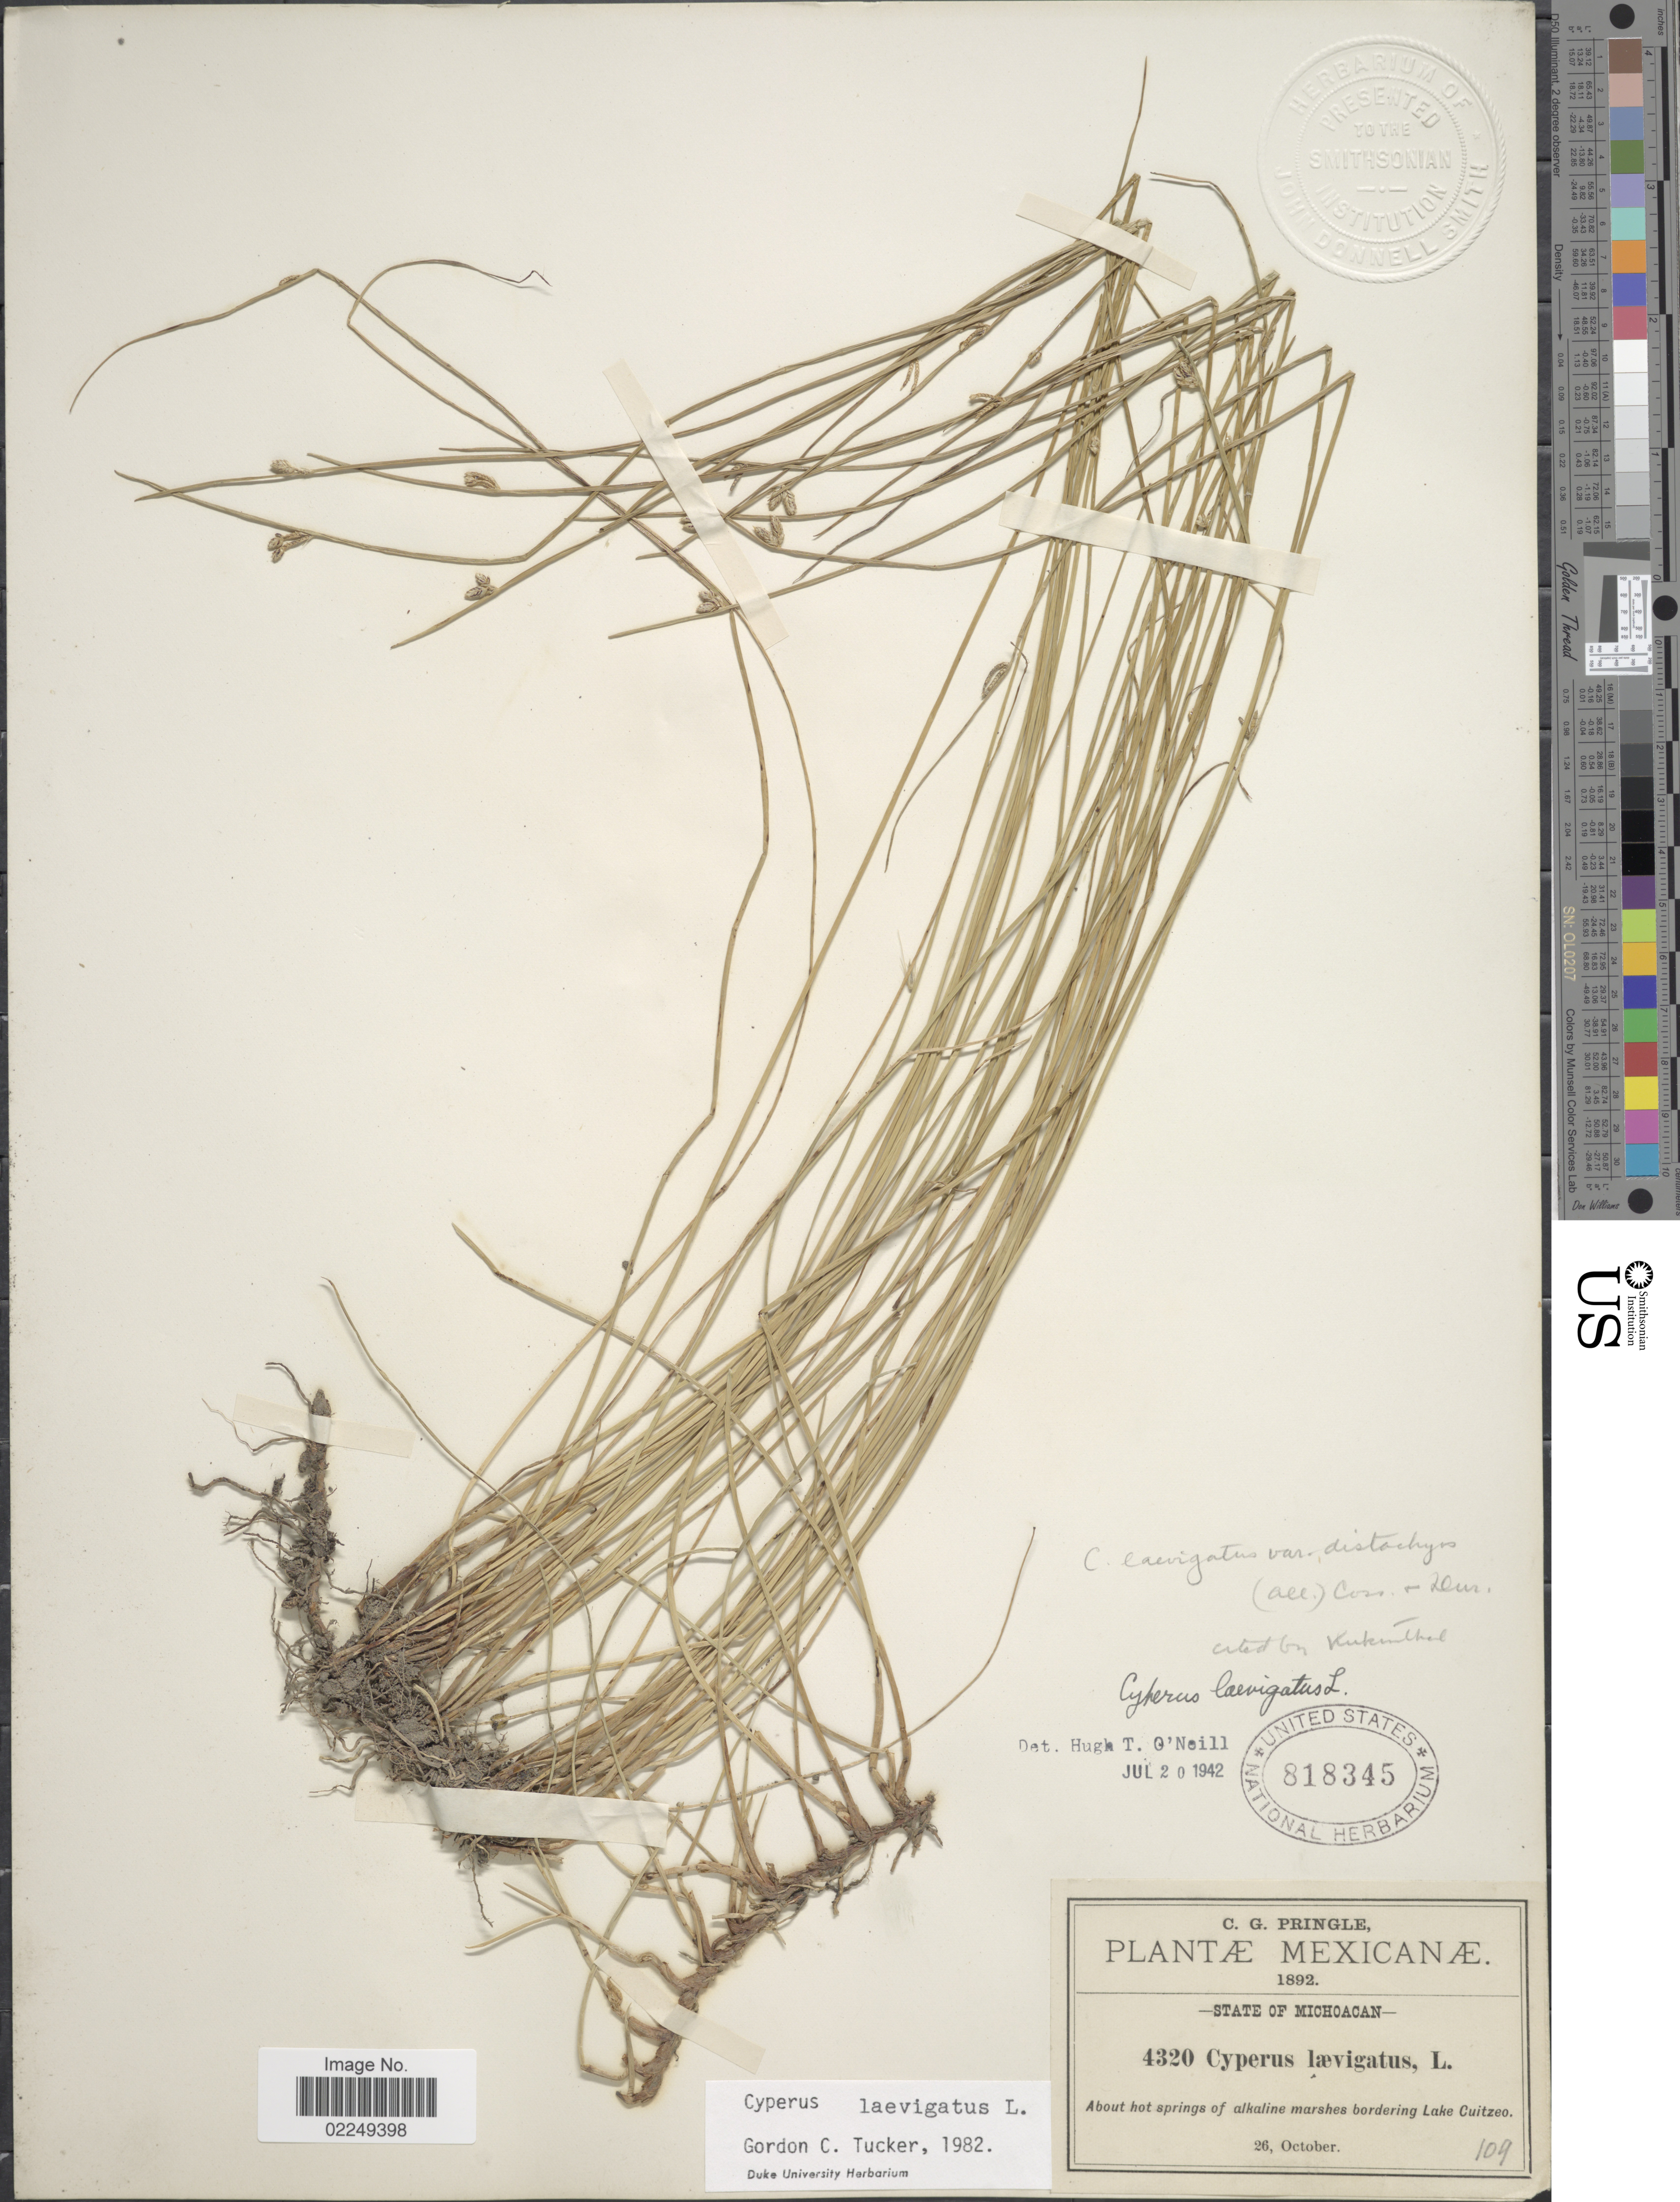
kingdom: Plantae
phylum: Tracheophyta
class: Liliopsida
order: Poales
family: Cyperaceae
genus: Cyperus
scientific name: Cyperus laevigatus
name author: L.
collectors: C. G. Pringle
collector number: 4320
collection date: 1892-10-26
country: Mexico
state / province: Michoacán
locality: About hot springs of alkaline marshes bordering Lake Cuitzeo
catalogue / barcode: US 818345